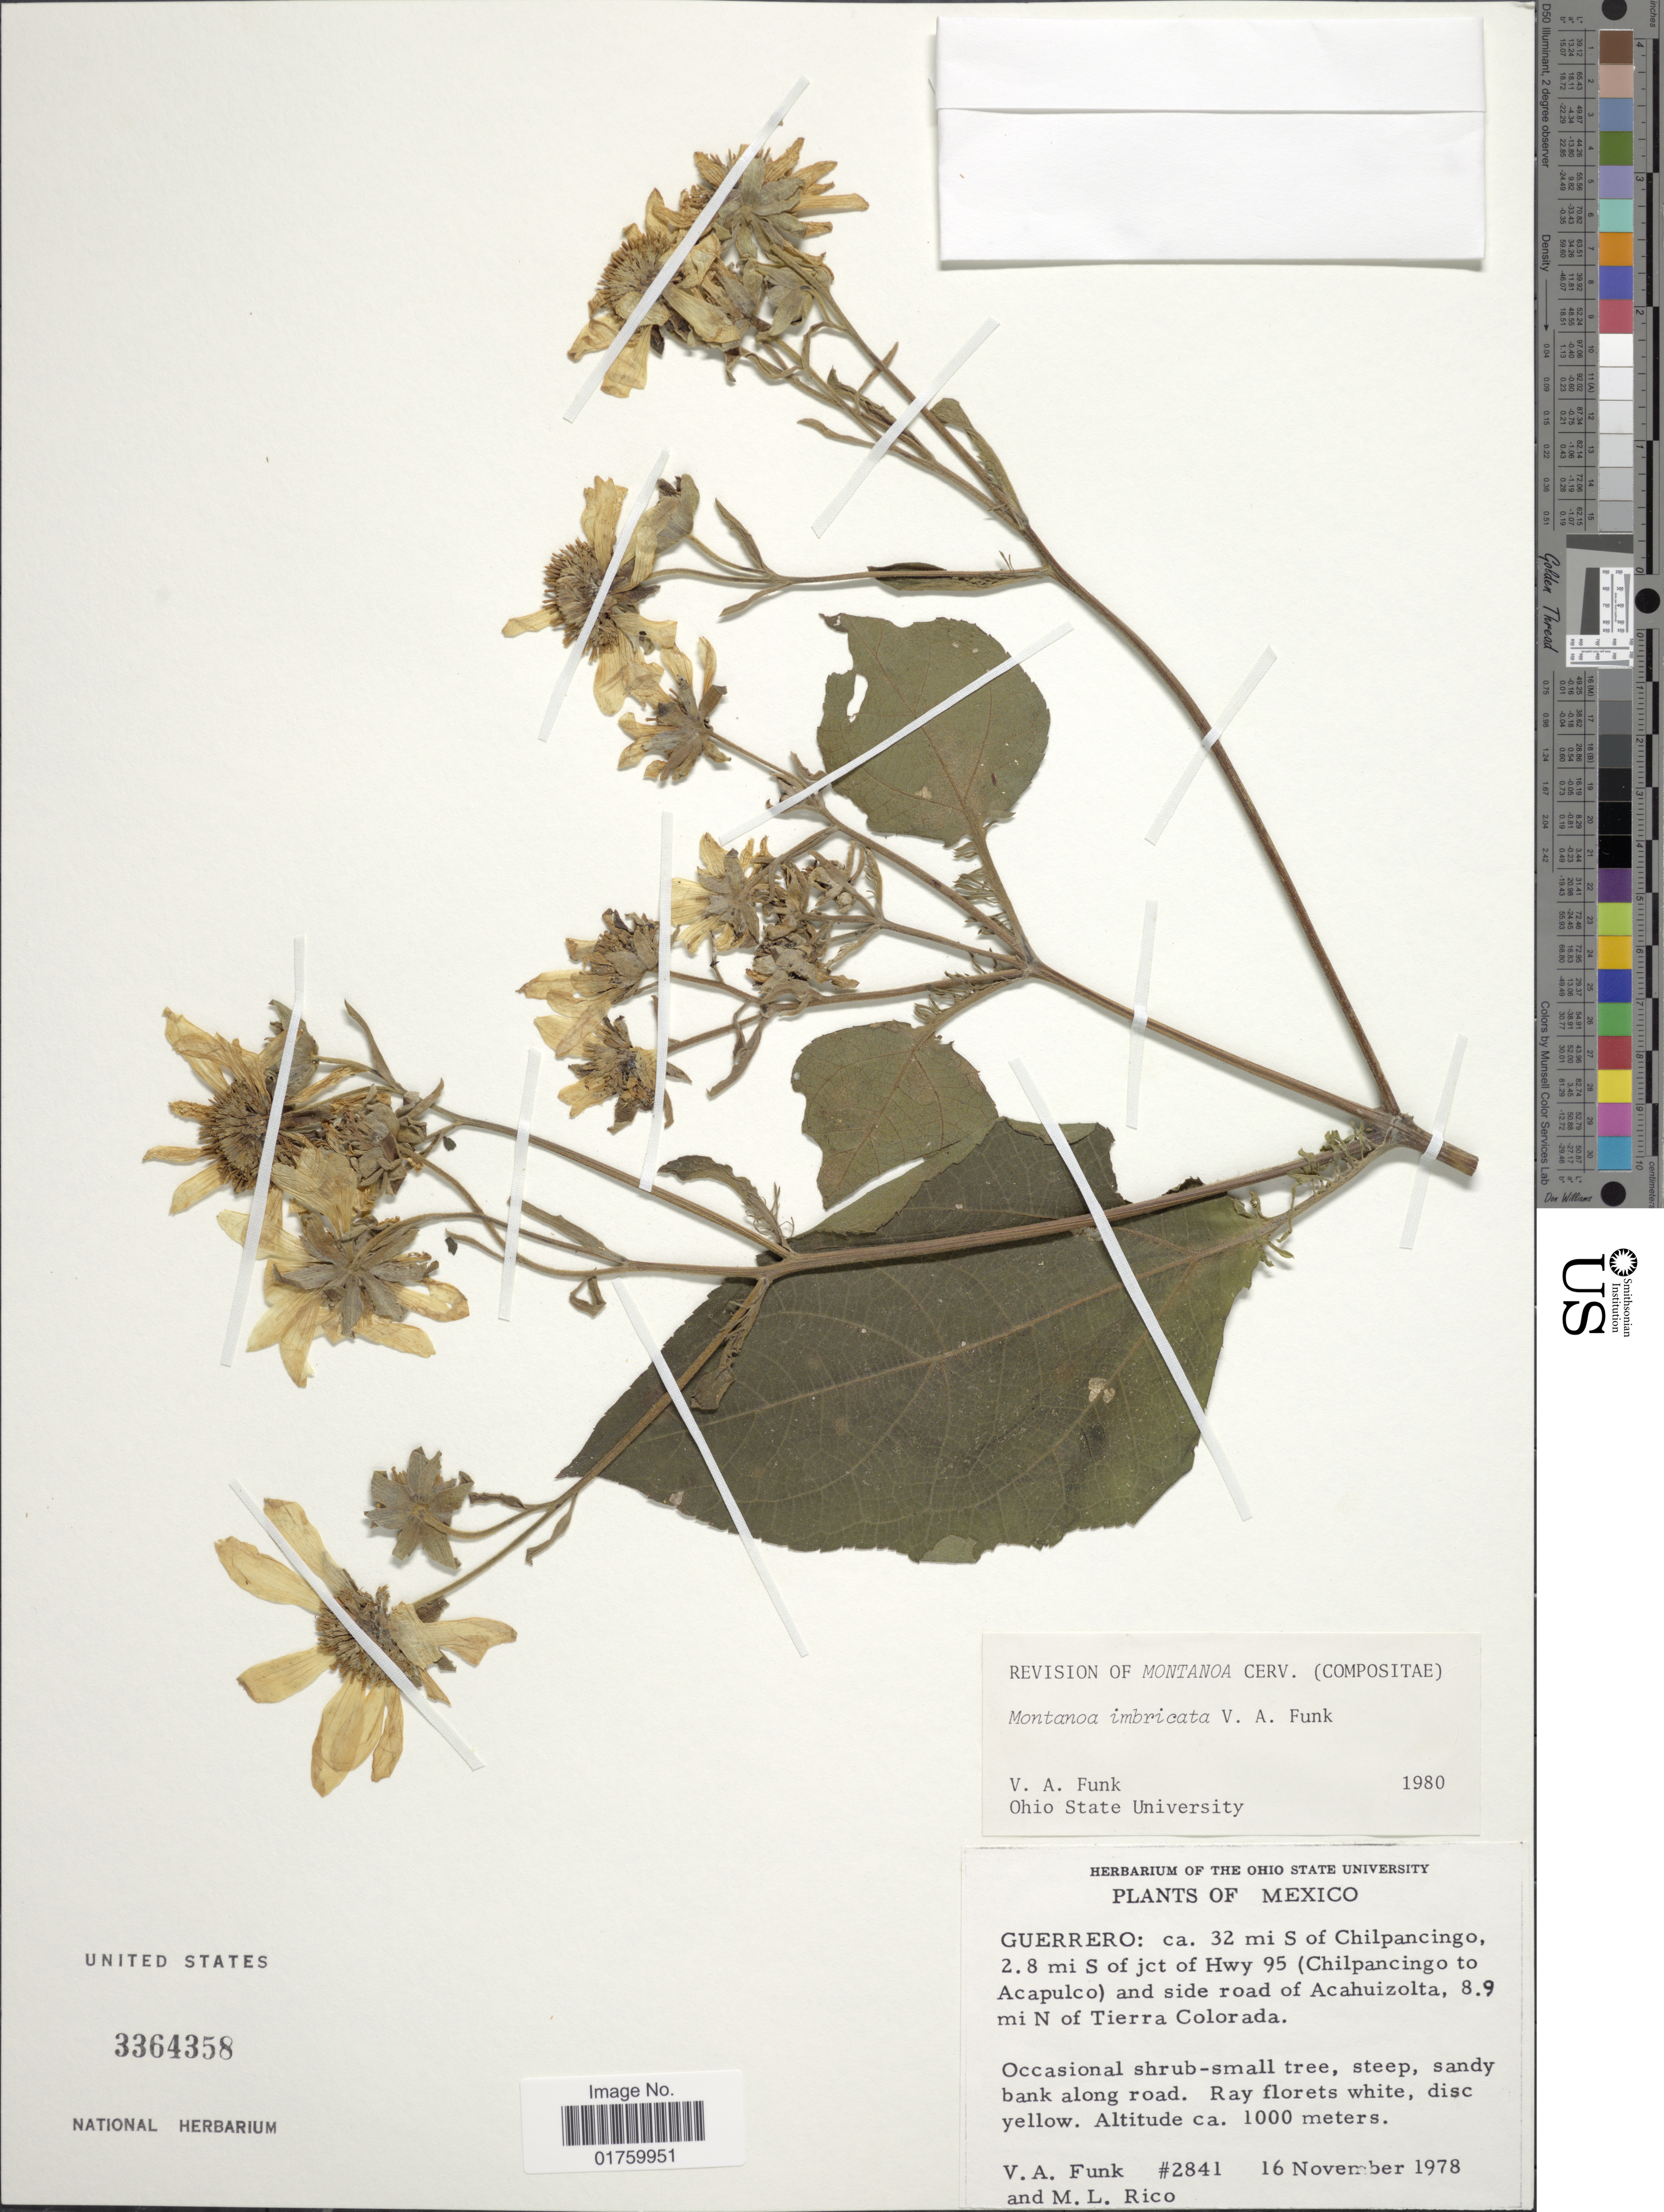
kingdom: Plantae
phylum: Tracheophyta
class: Magnoliopsida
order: Asterales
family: Asteraceae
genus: Montanoa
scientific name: Montanoa imbricata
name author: V.A. Funk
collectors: V. Funk & M. Rico Arce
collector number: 2841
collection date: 1978-11-16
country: Mexico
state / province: Guerrero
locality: Ca. 32 mi S of Chilpancingo, 2.8 mi S of jct of Hwy 95 (Chilpancingo to Acapulco) and side road of Acahuizotla, 8.9 mi N of Tierra Colorada.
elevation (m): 1000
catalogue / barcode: US 3364358